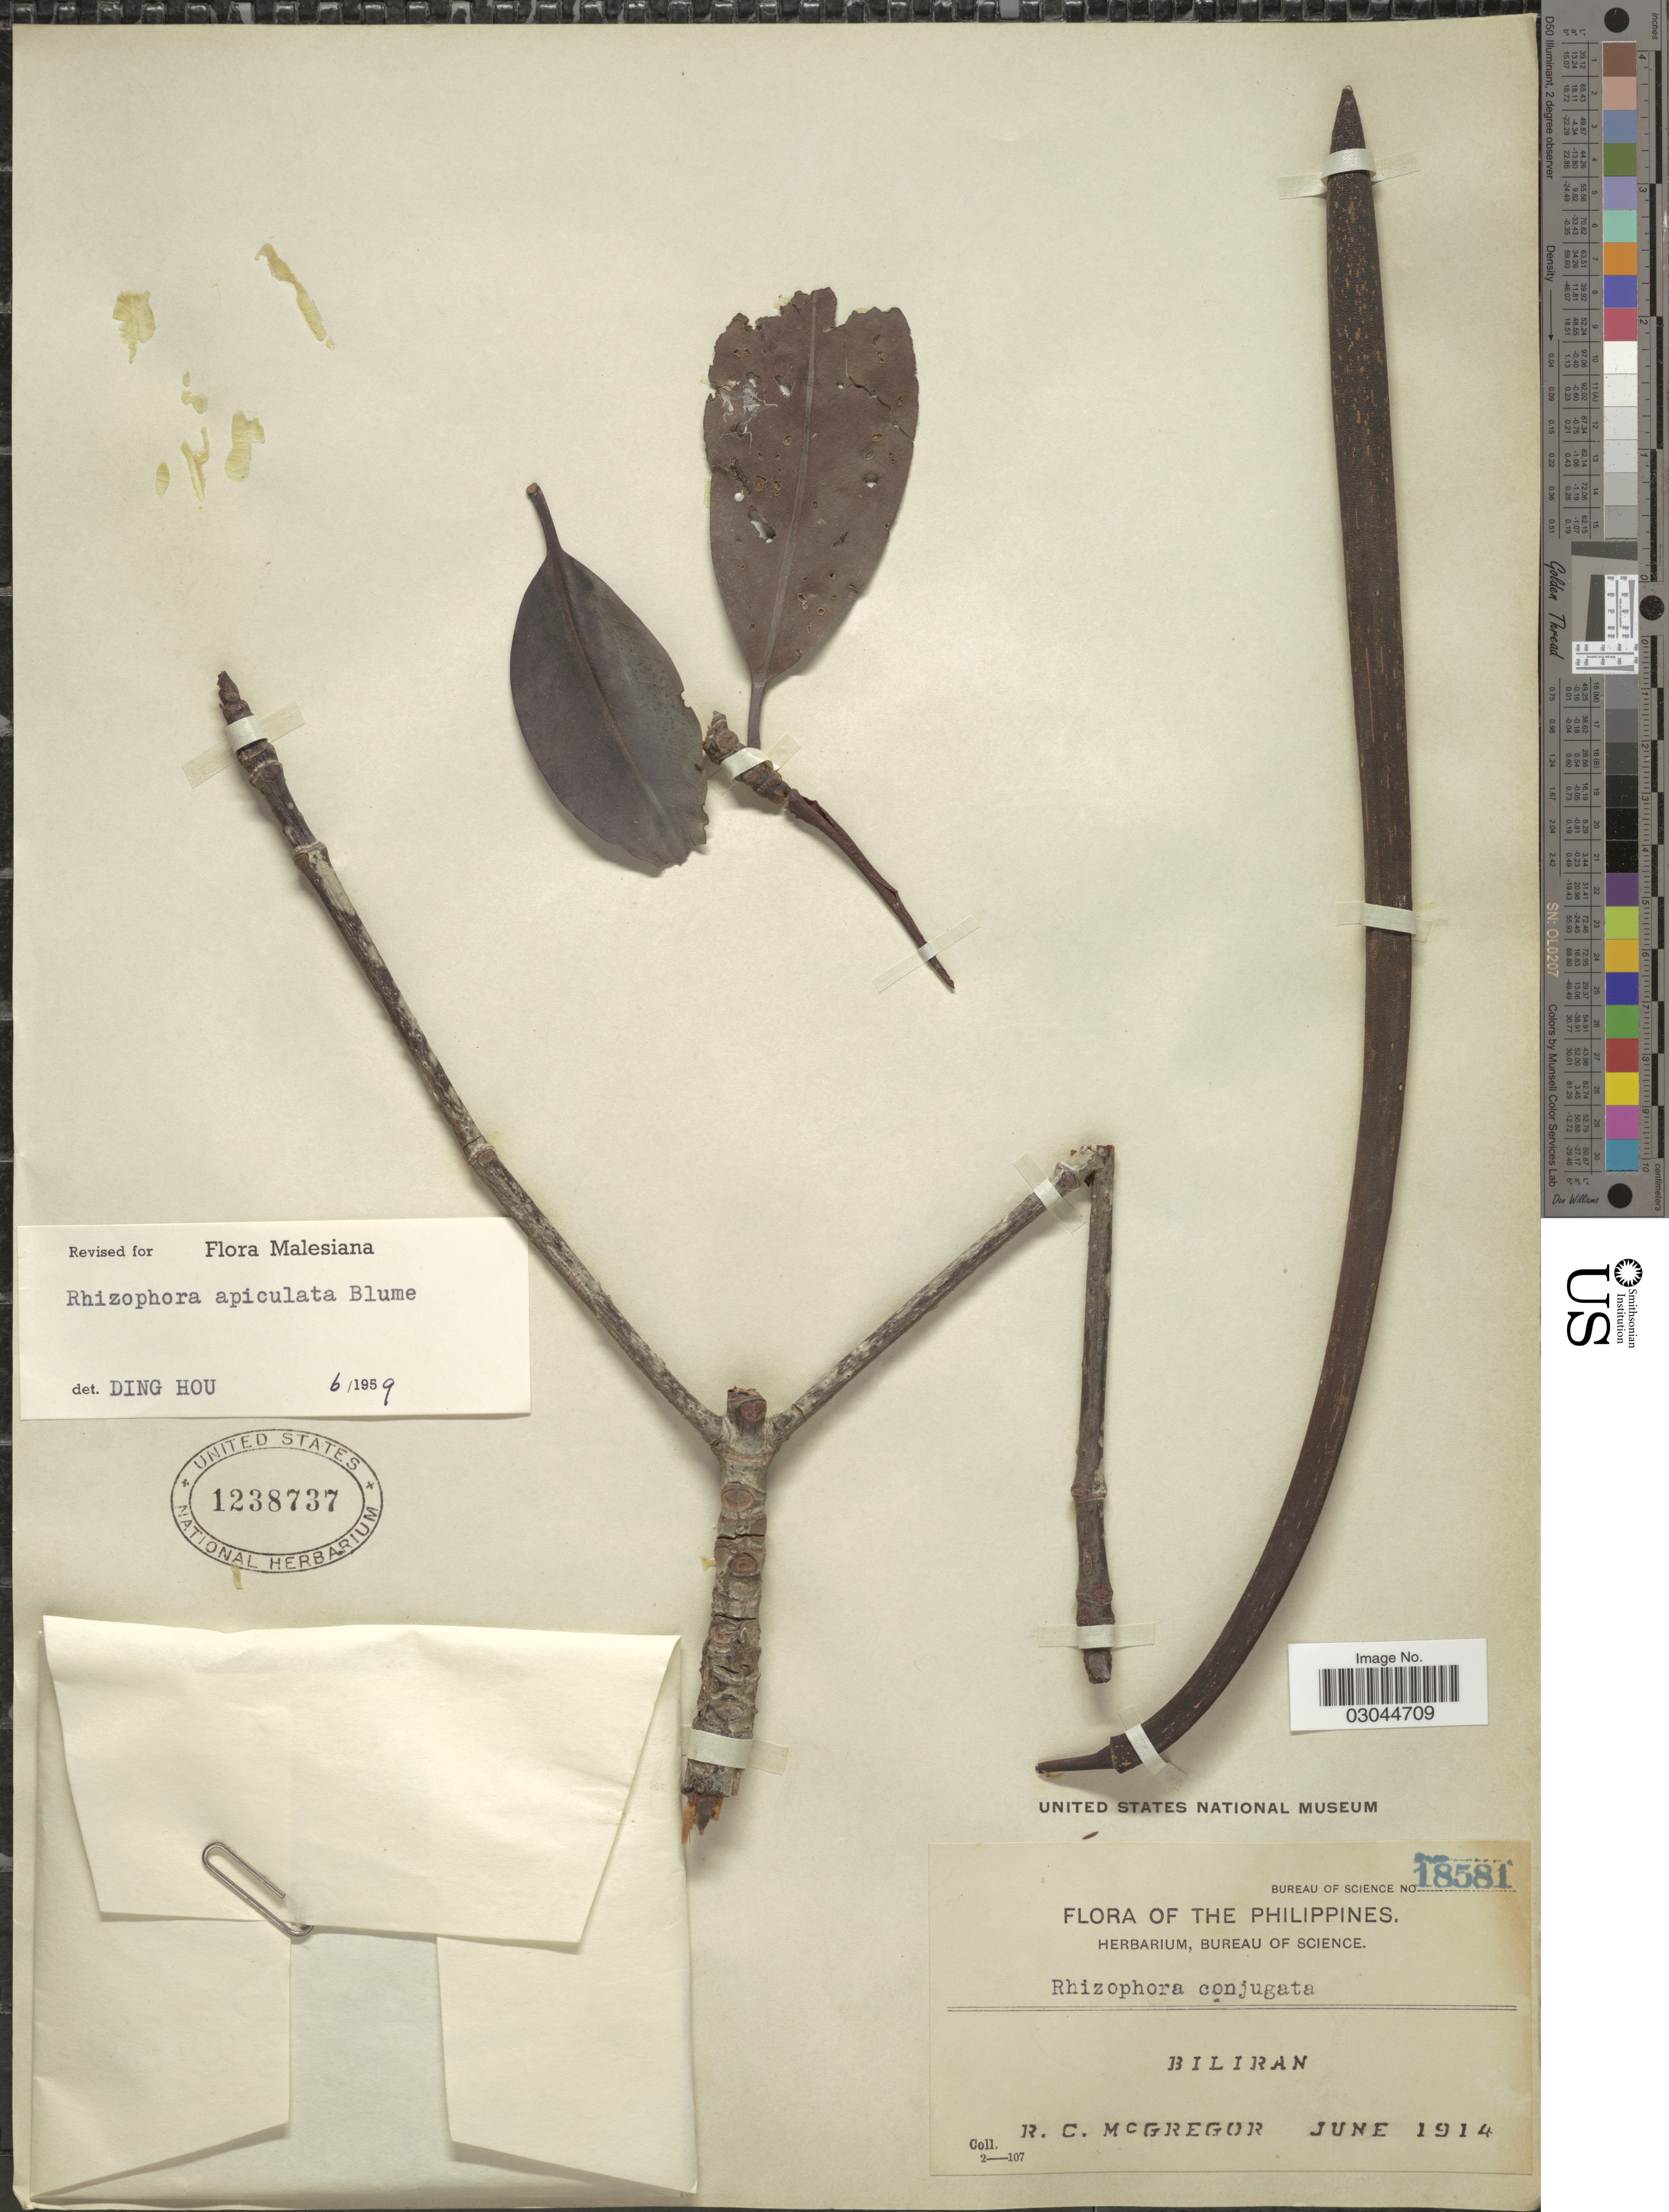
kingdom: Plantae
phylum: Tracheophyta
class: Magnoliopsida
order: Malpighiales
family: Rhizophoraceae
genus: Rhizophora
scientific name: Rhizophora apiculata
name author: Blume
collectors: R. C. McGregor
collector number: Bureau of Science 18581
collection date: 1914-06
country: Philippines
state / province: Eastern Visayas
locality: Biliran.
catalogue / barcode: US 1238737